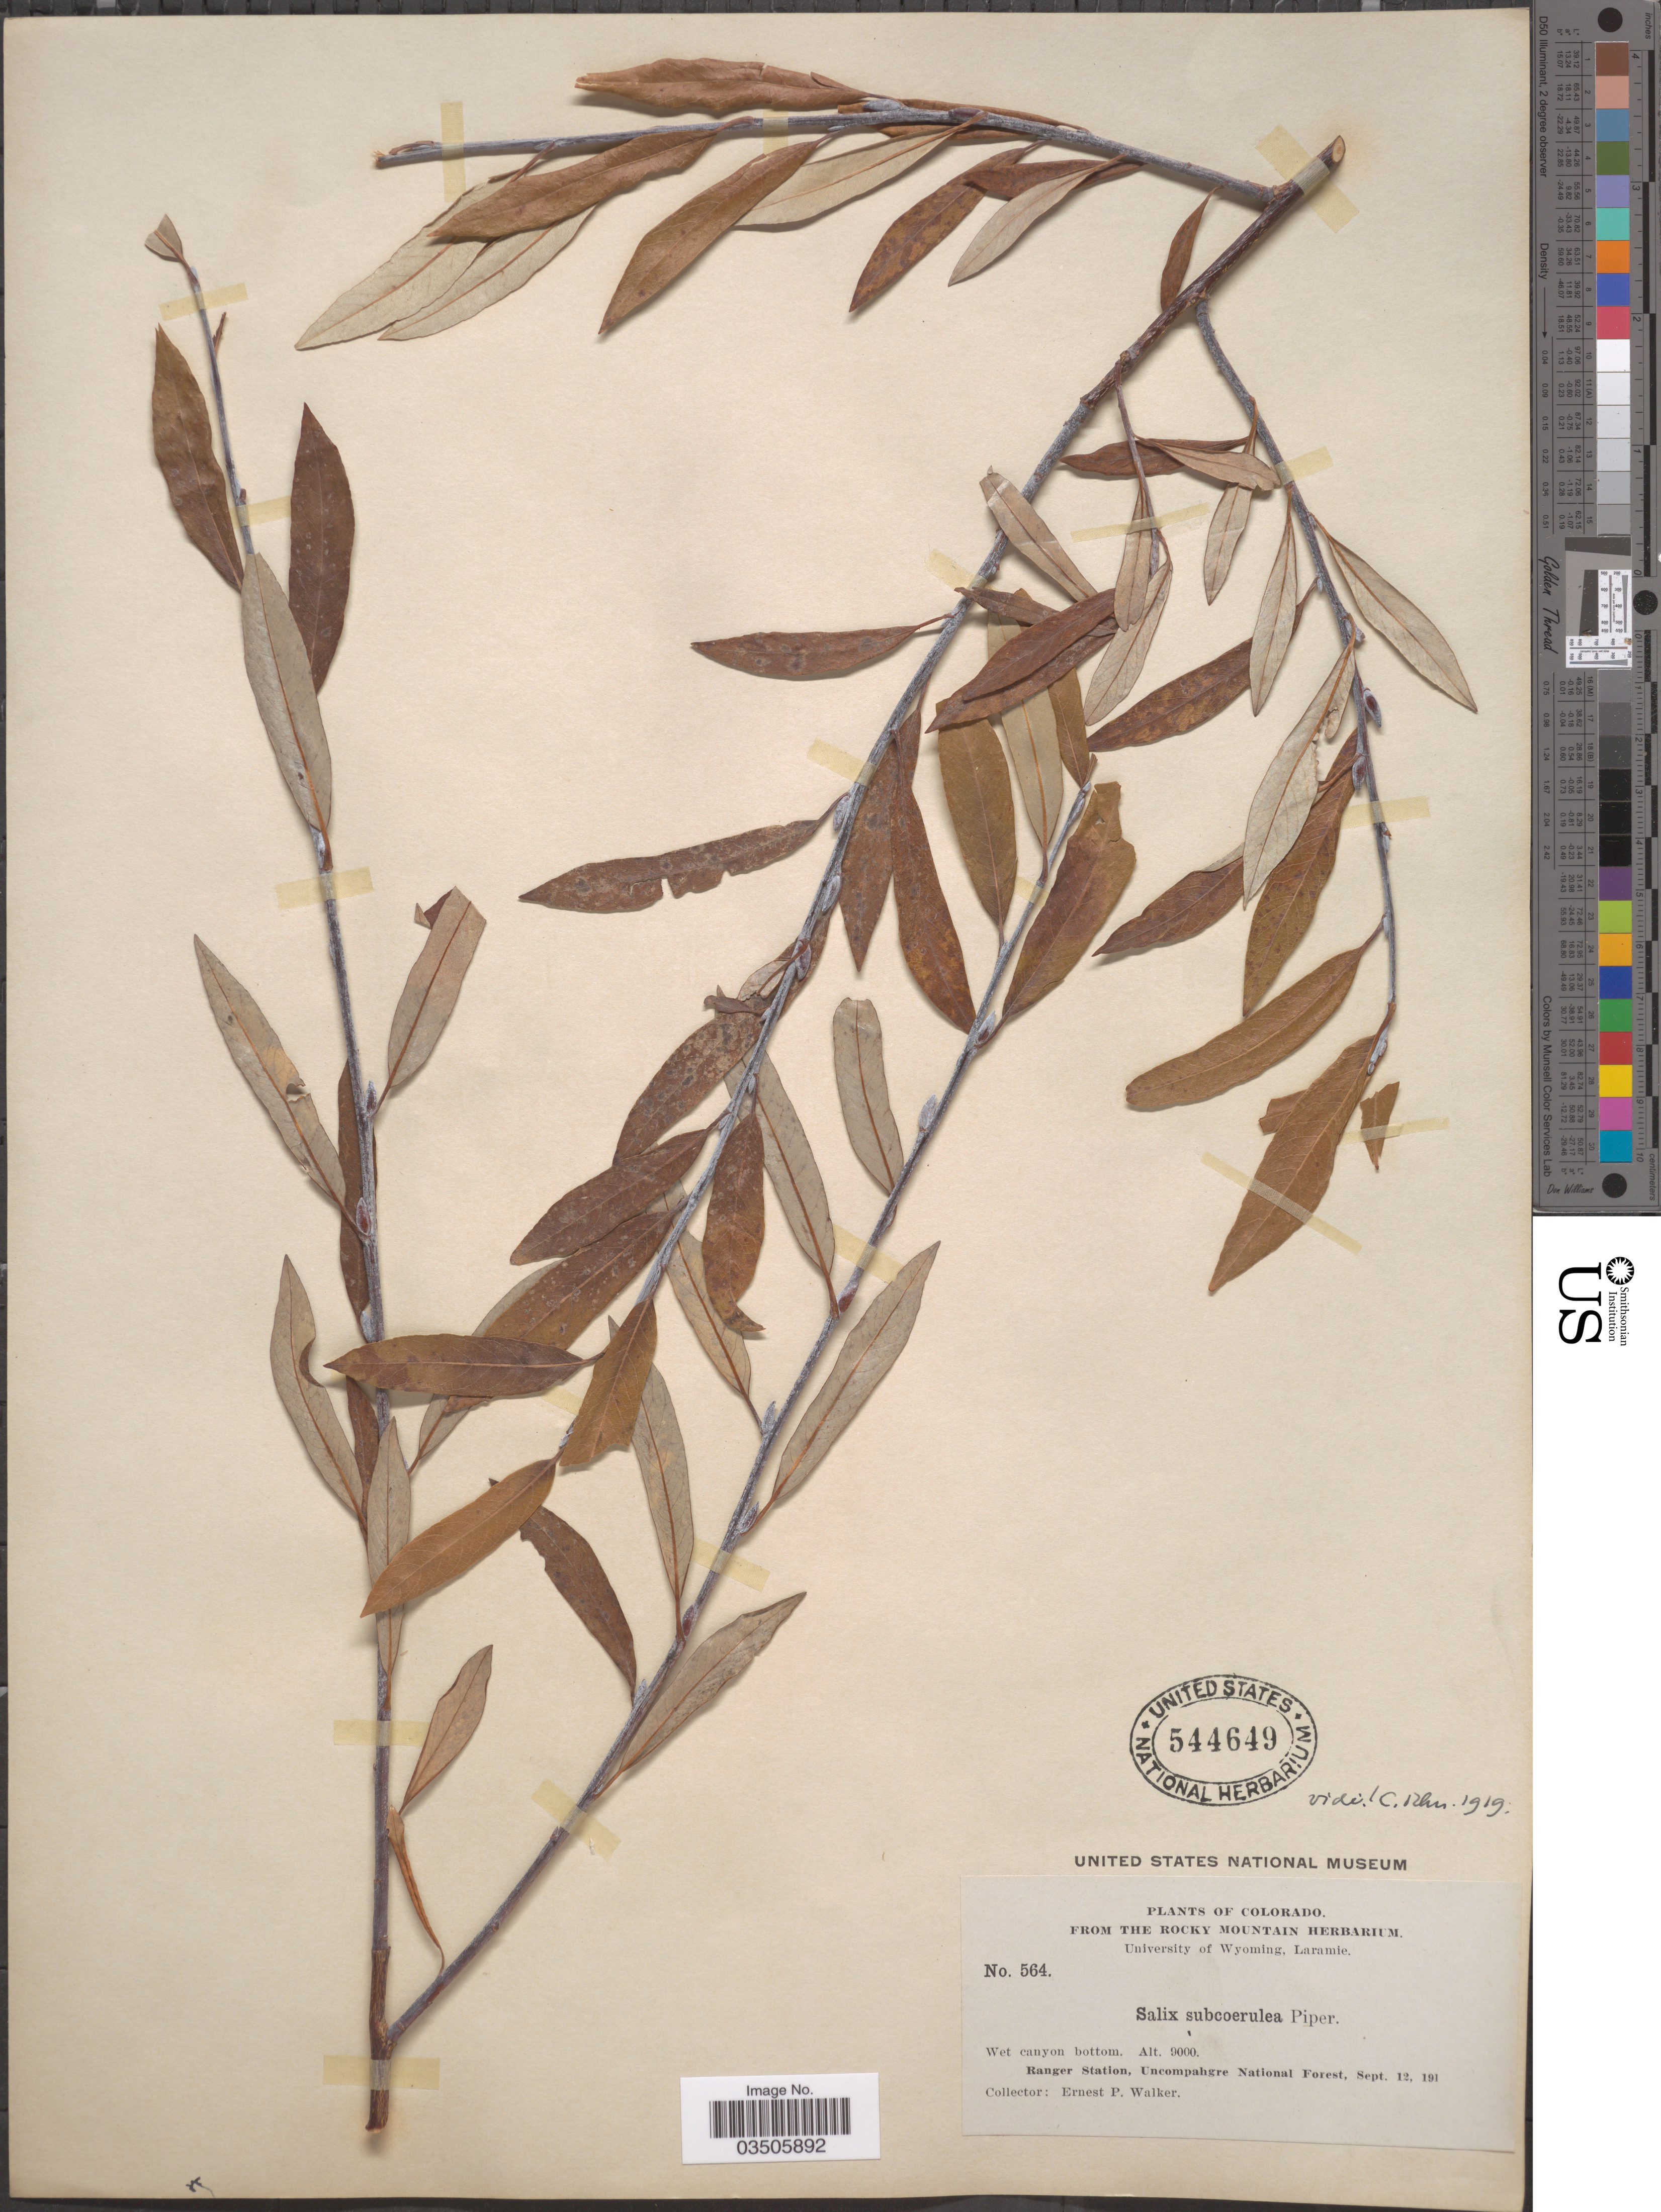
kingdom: Plantae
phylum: Tracheophyta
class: Magnoliopsida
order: Malpighiales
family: Salicaceae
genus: Salix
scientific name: Salix subcoerulea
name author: Piper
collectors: E. P. Walker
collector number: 564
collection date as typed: Sept. 12, 191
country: United States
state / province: Colorado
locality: Ranger Station, Umcompahgre National Forest.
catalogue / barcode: US 544649